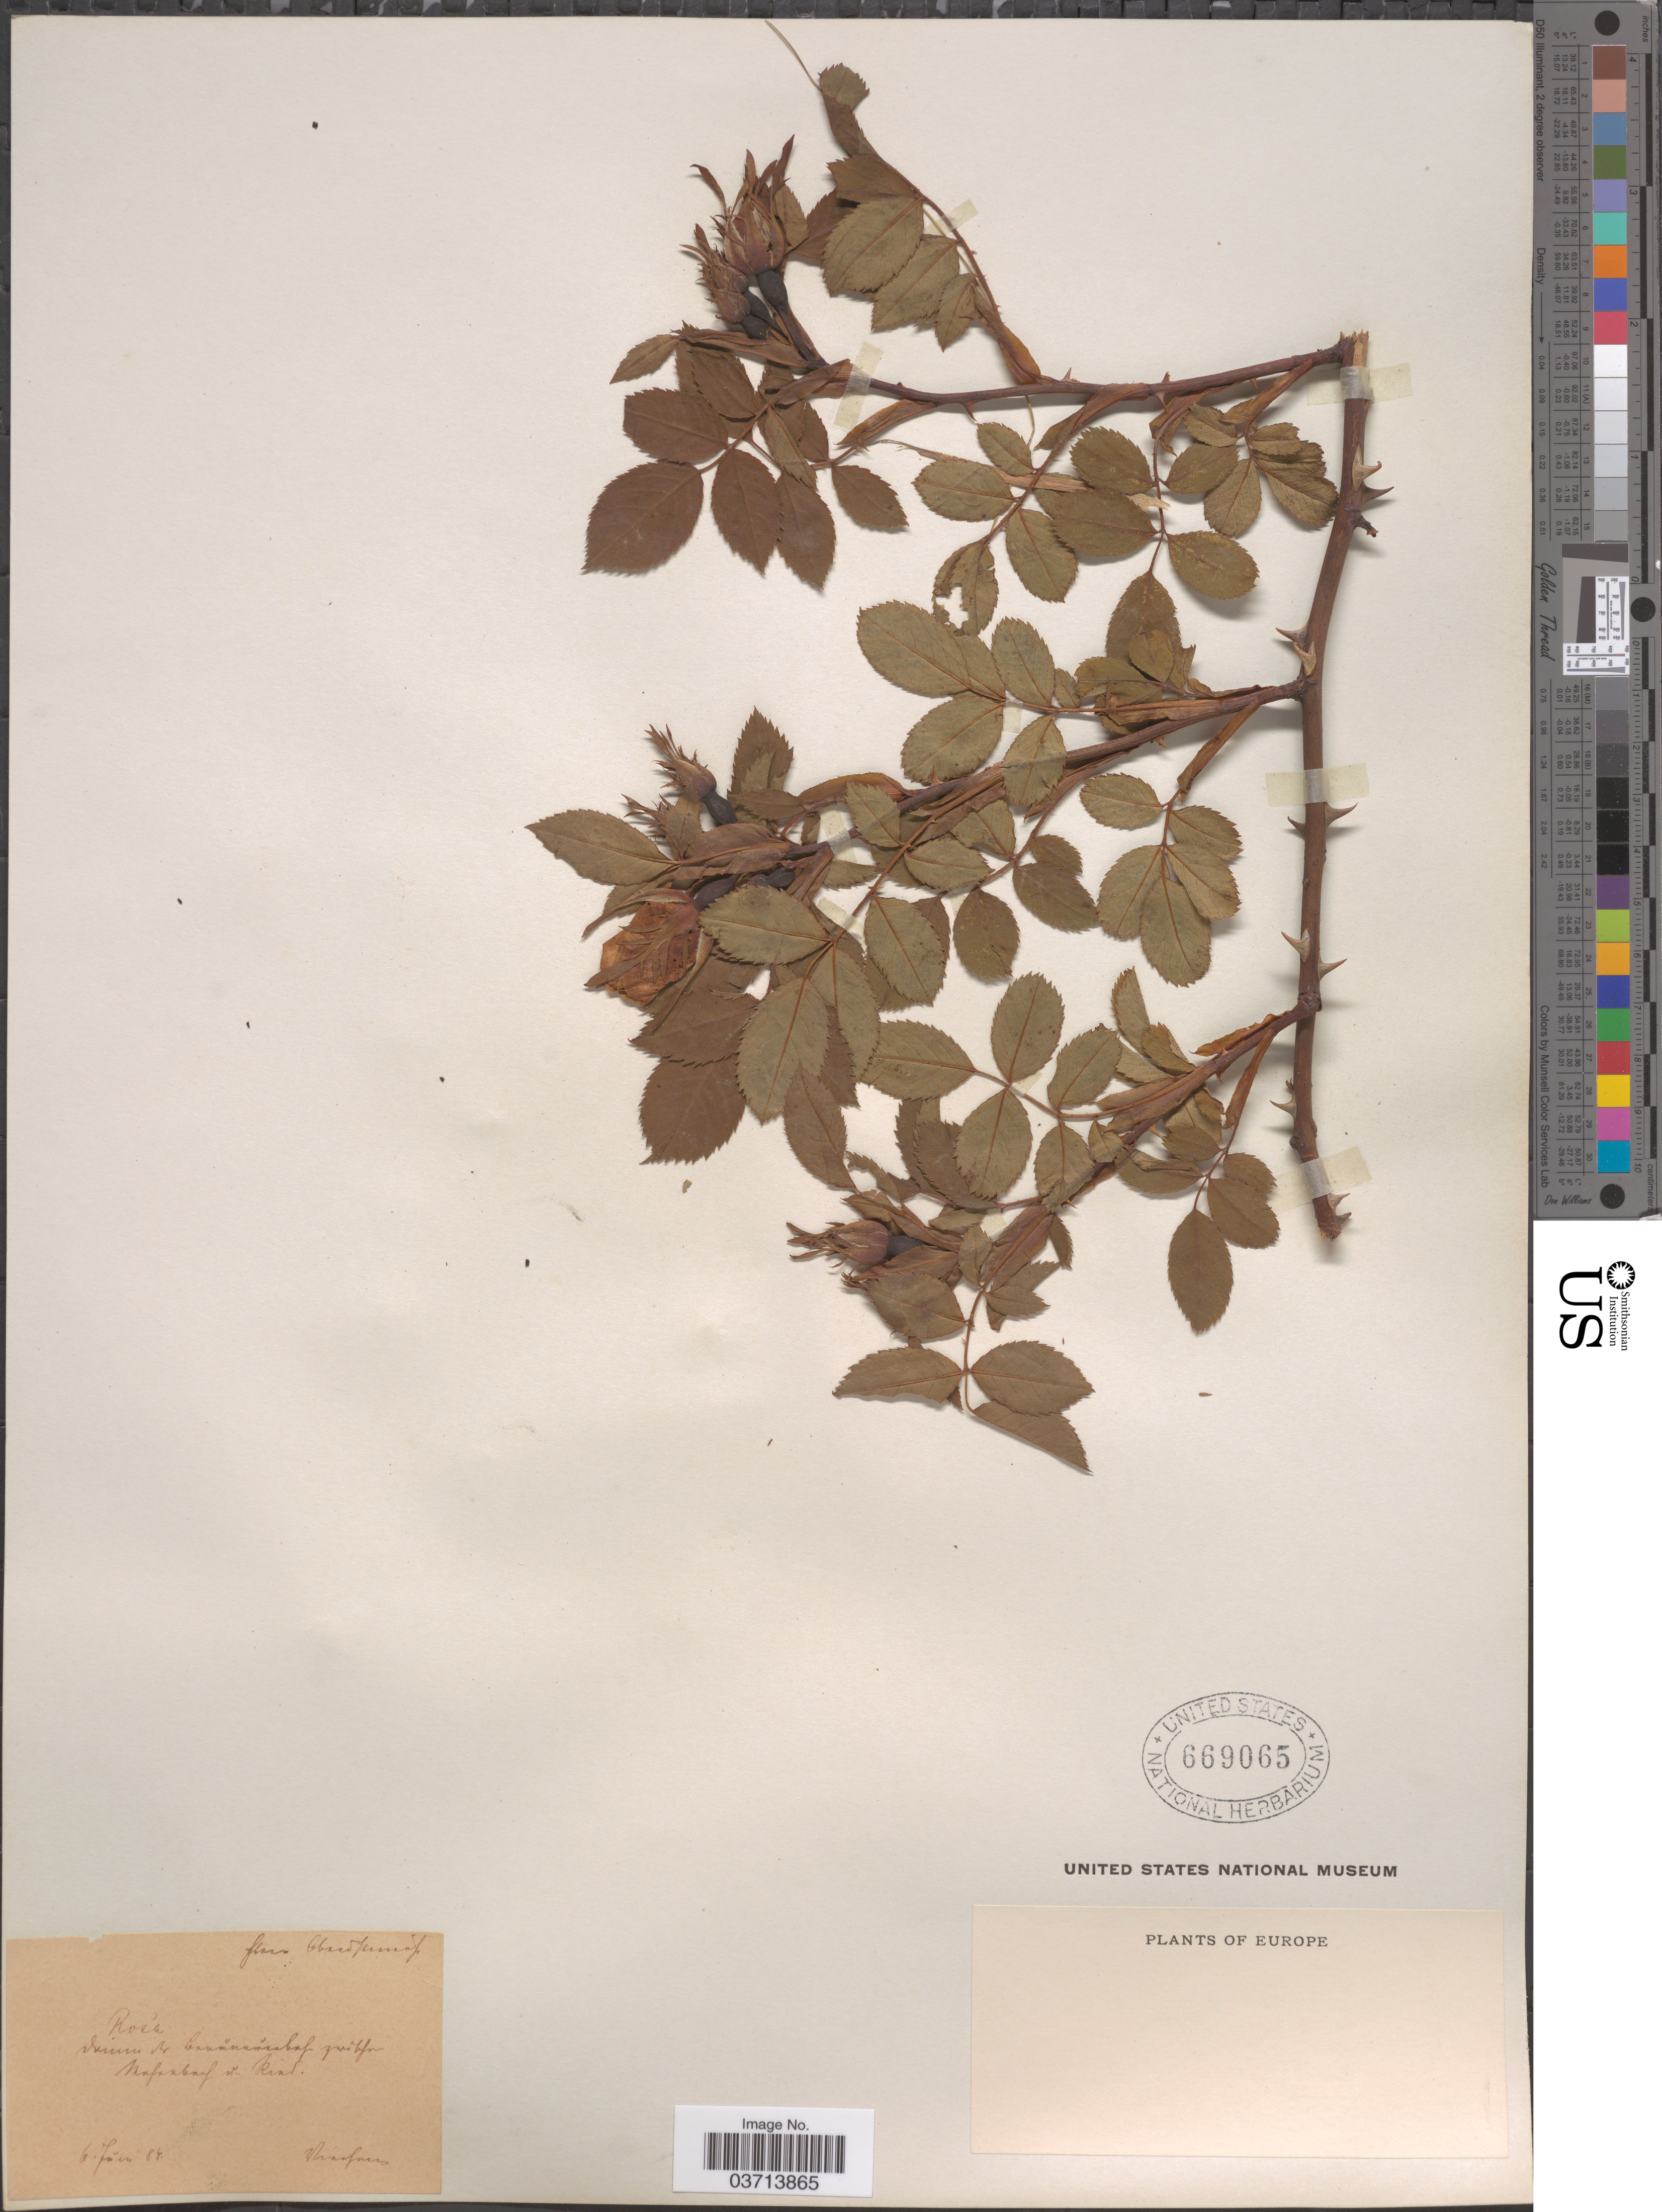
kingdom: Plantae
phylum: Tracheophyta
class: Magnoliopsida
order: Rosales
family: Rosaceae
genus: Rosa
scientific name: Rosa sp.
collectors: F. Vierhapper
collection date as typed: Transcribed d/m/y: 6/6/84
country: Austria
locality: Flora Oberösterreich, Damm der Braunauerbahn zwischen Mehrnbach u. Ried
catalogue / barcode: US 669065